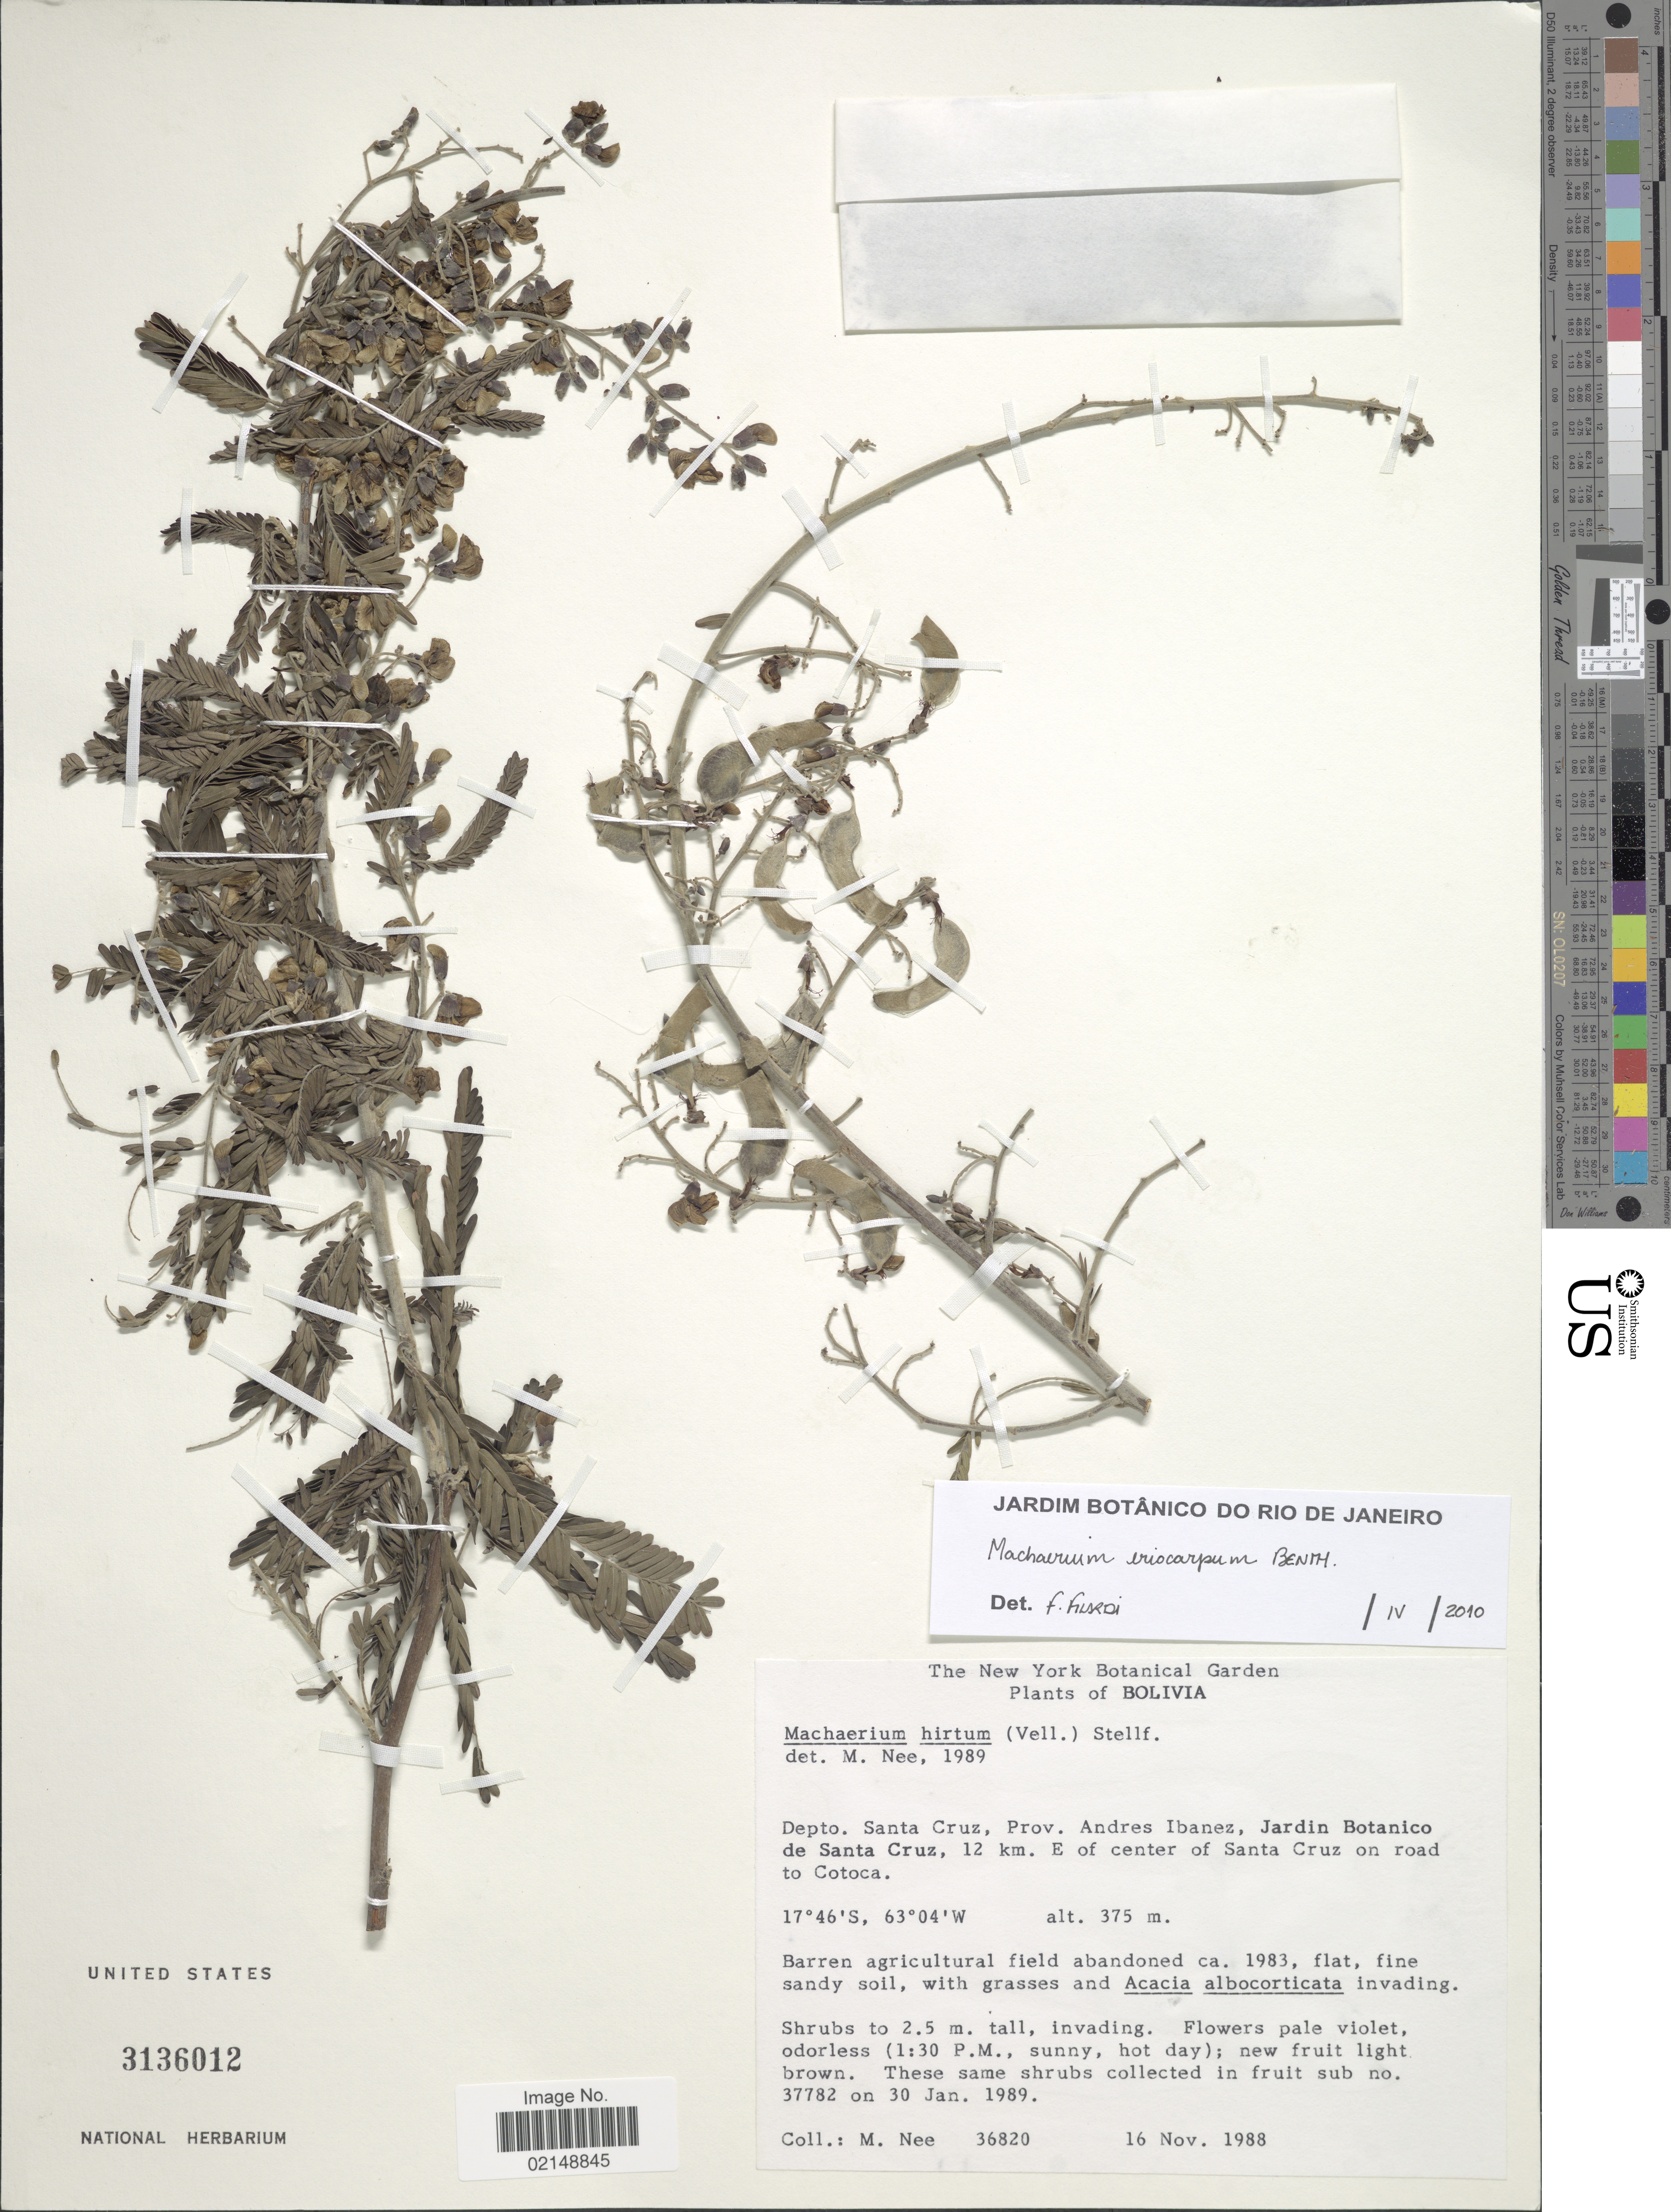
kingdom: Plantae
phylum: Tracheophyta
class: Magnoliopsida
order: Fabales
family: Fabaceae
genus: Machaerium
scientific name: Machaerium eriocarpum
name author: Benth.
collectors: M. Nee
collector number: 36820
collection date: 1988-11-16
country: Bolivia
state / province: Santa Cruz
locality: Prov. Andres Ibanez, Jardin Botanico de Santa Cruz, 12 km. E of center of Santa Cruz on road to Cotoca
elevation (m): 375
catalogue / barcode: US 3136012